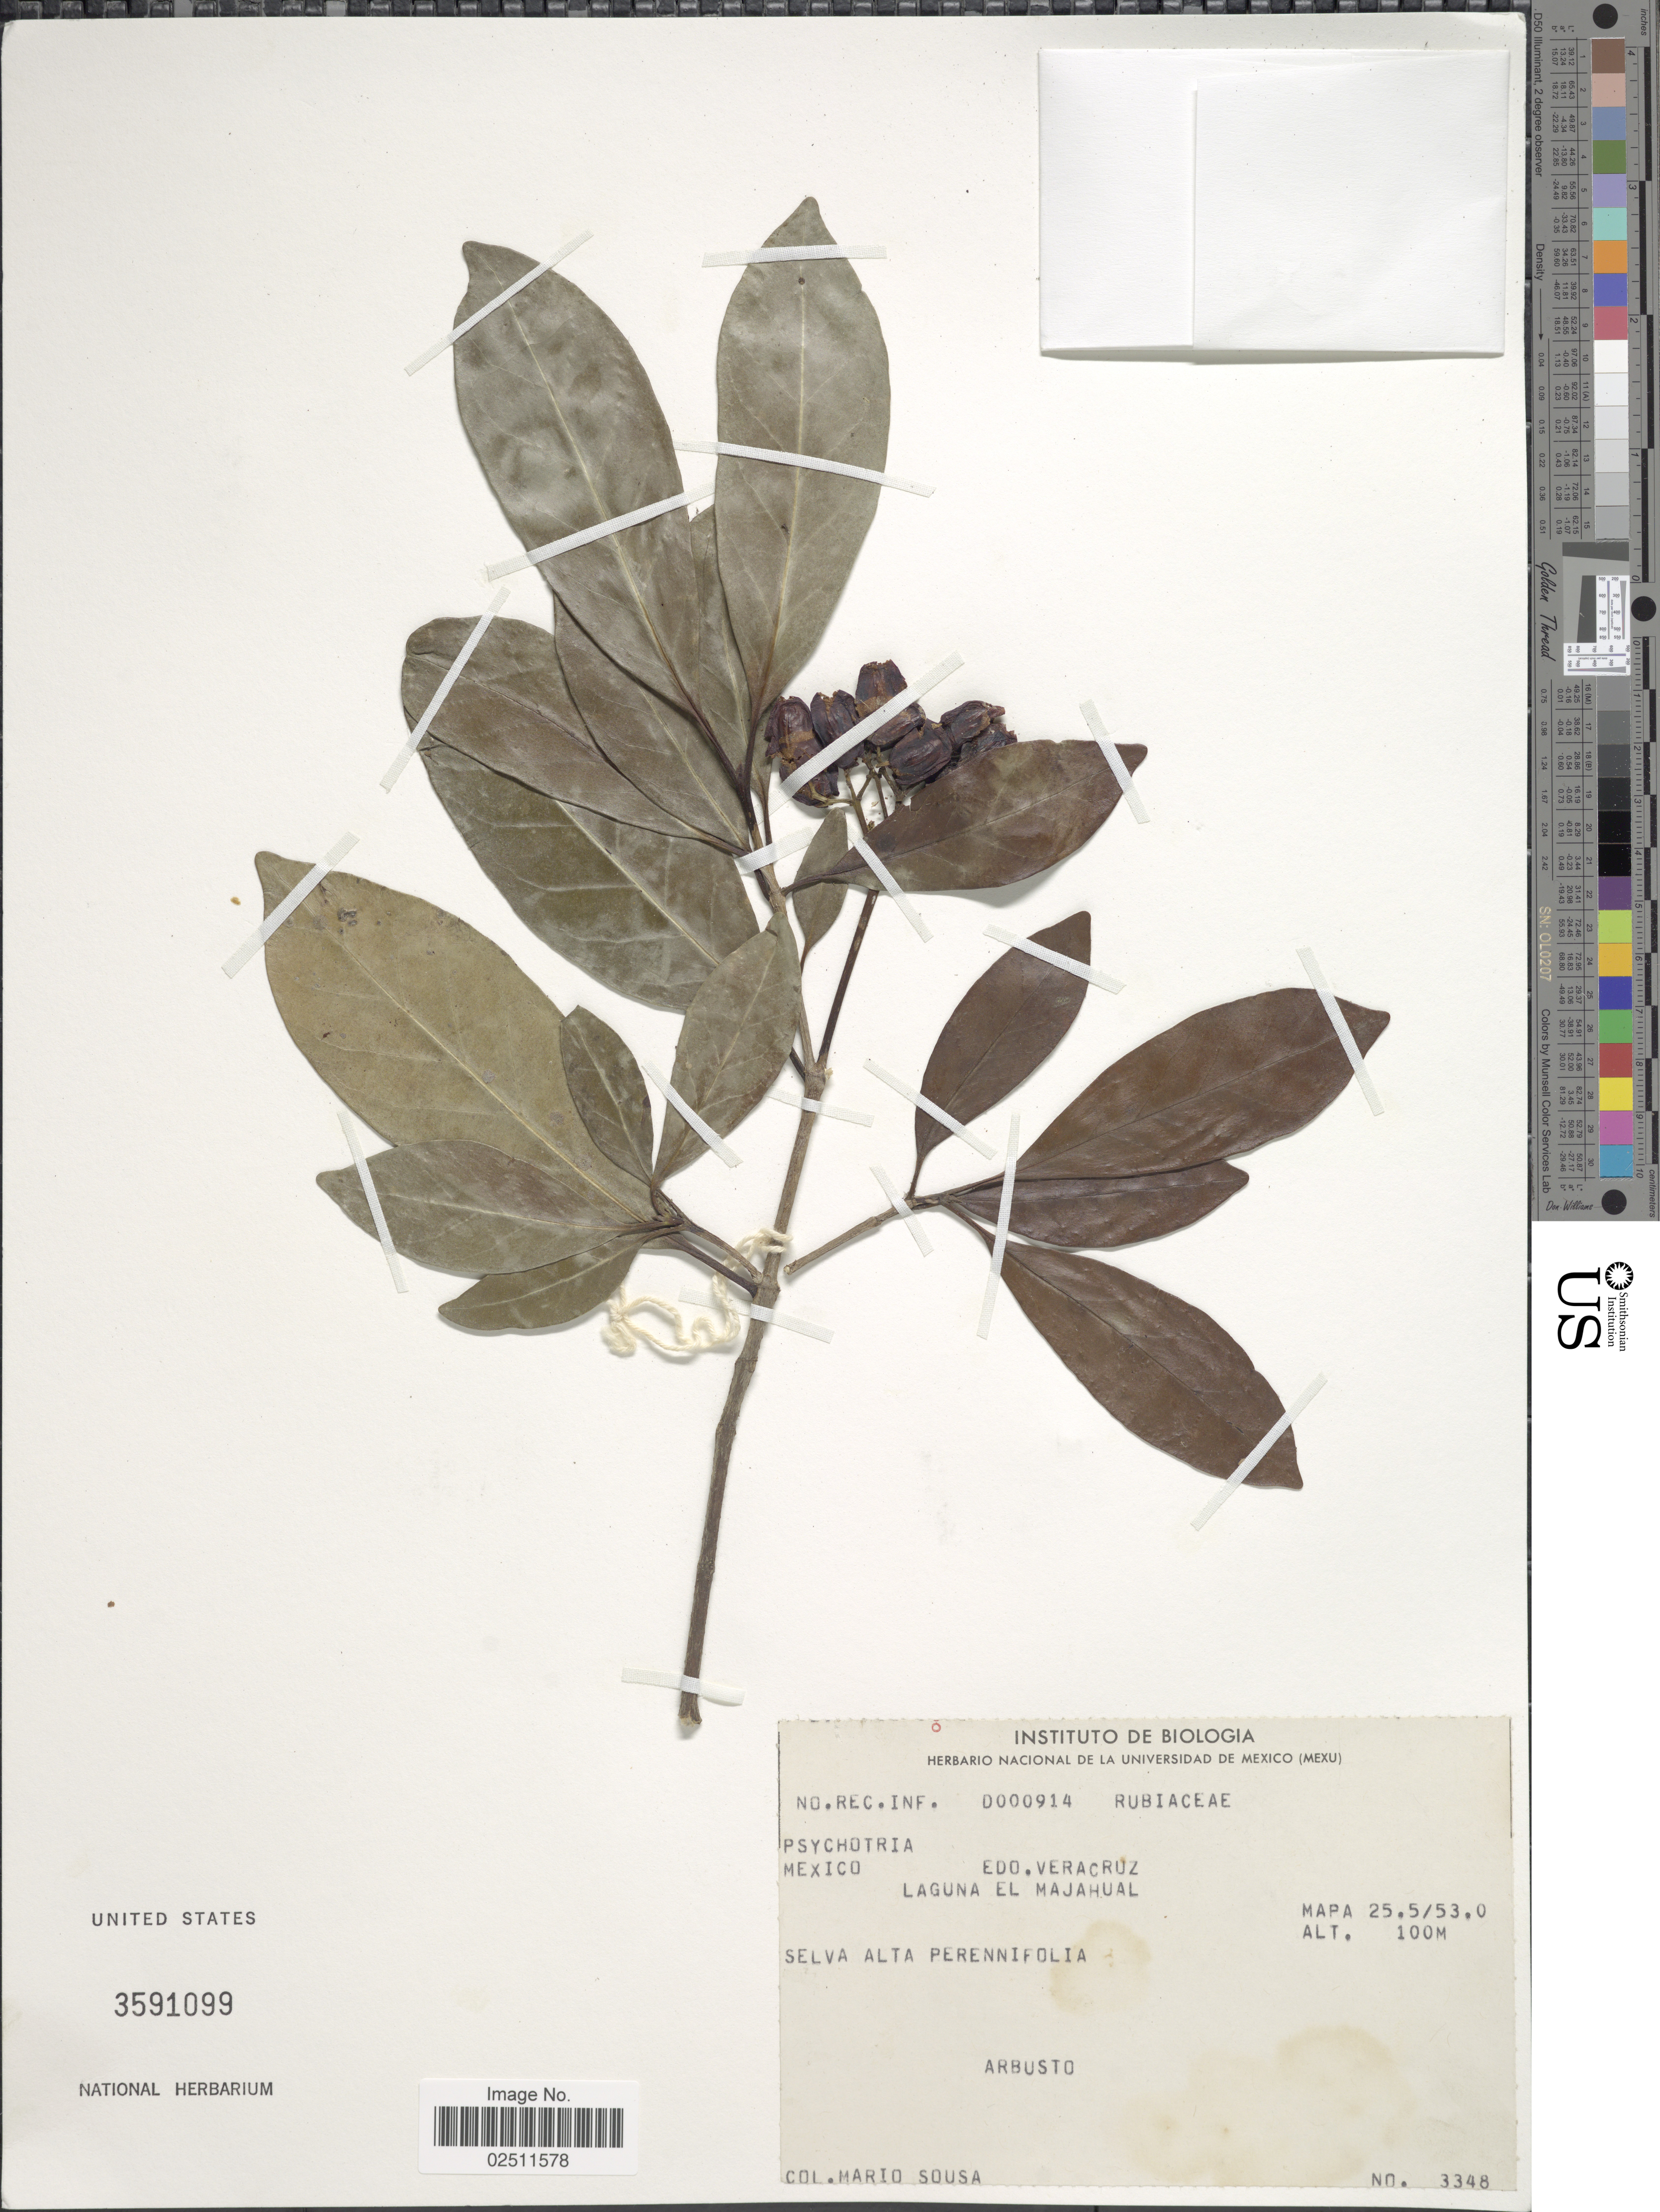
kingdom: Plantae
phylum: Tracheophyta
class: Magnoliopsida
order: Gentianales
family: Rubiaceae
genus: Psychotria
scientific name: Psychotria sp.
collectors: M. Sousa S.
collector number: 3348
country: Mexico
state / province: Veracruz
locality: Edo. Veracruz. Lagune el Majahual.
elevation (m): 100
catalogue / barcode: US 3591099